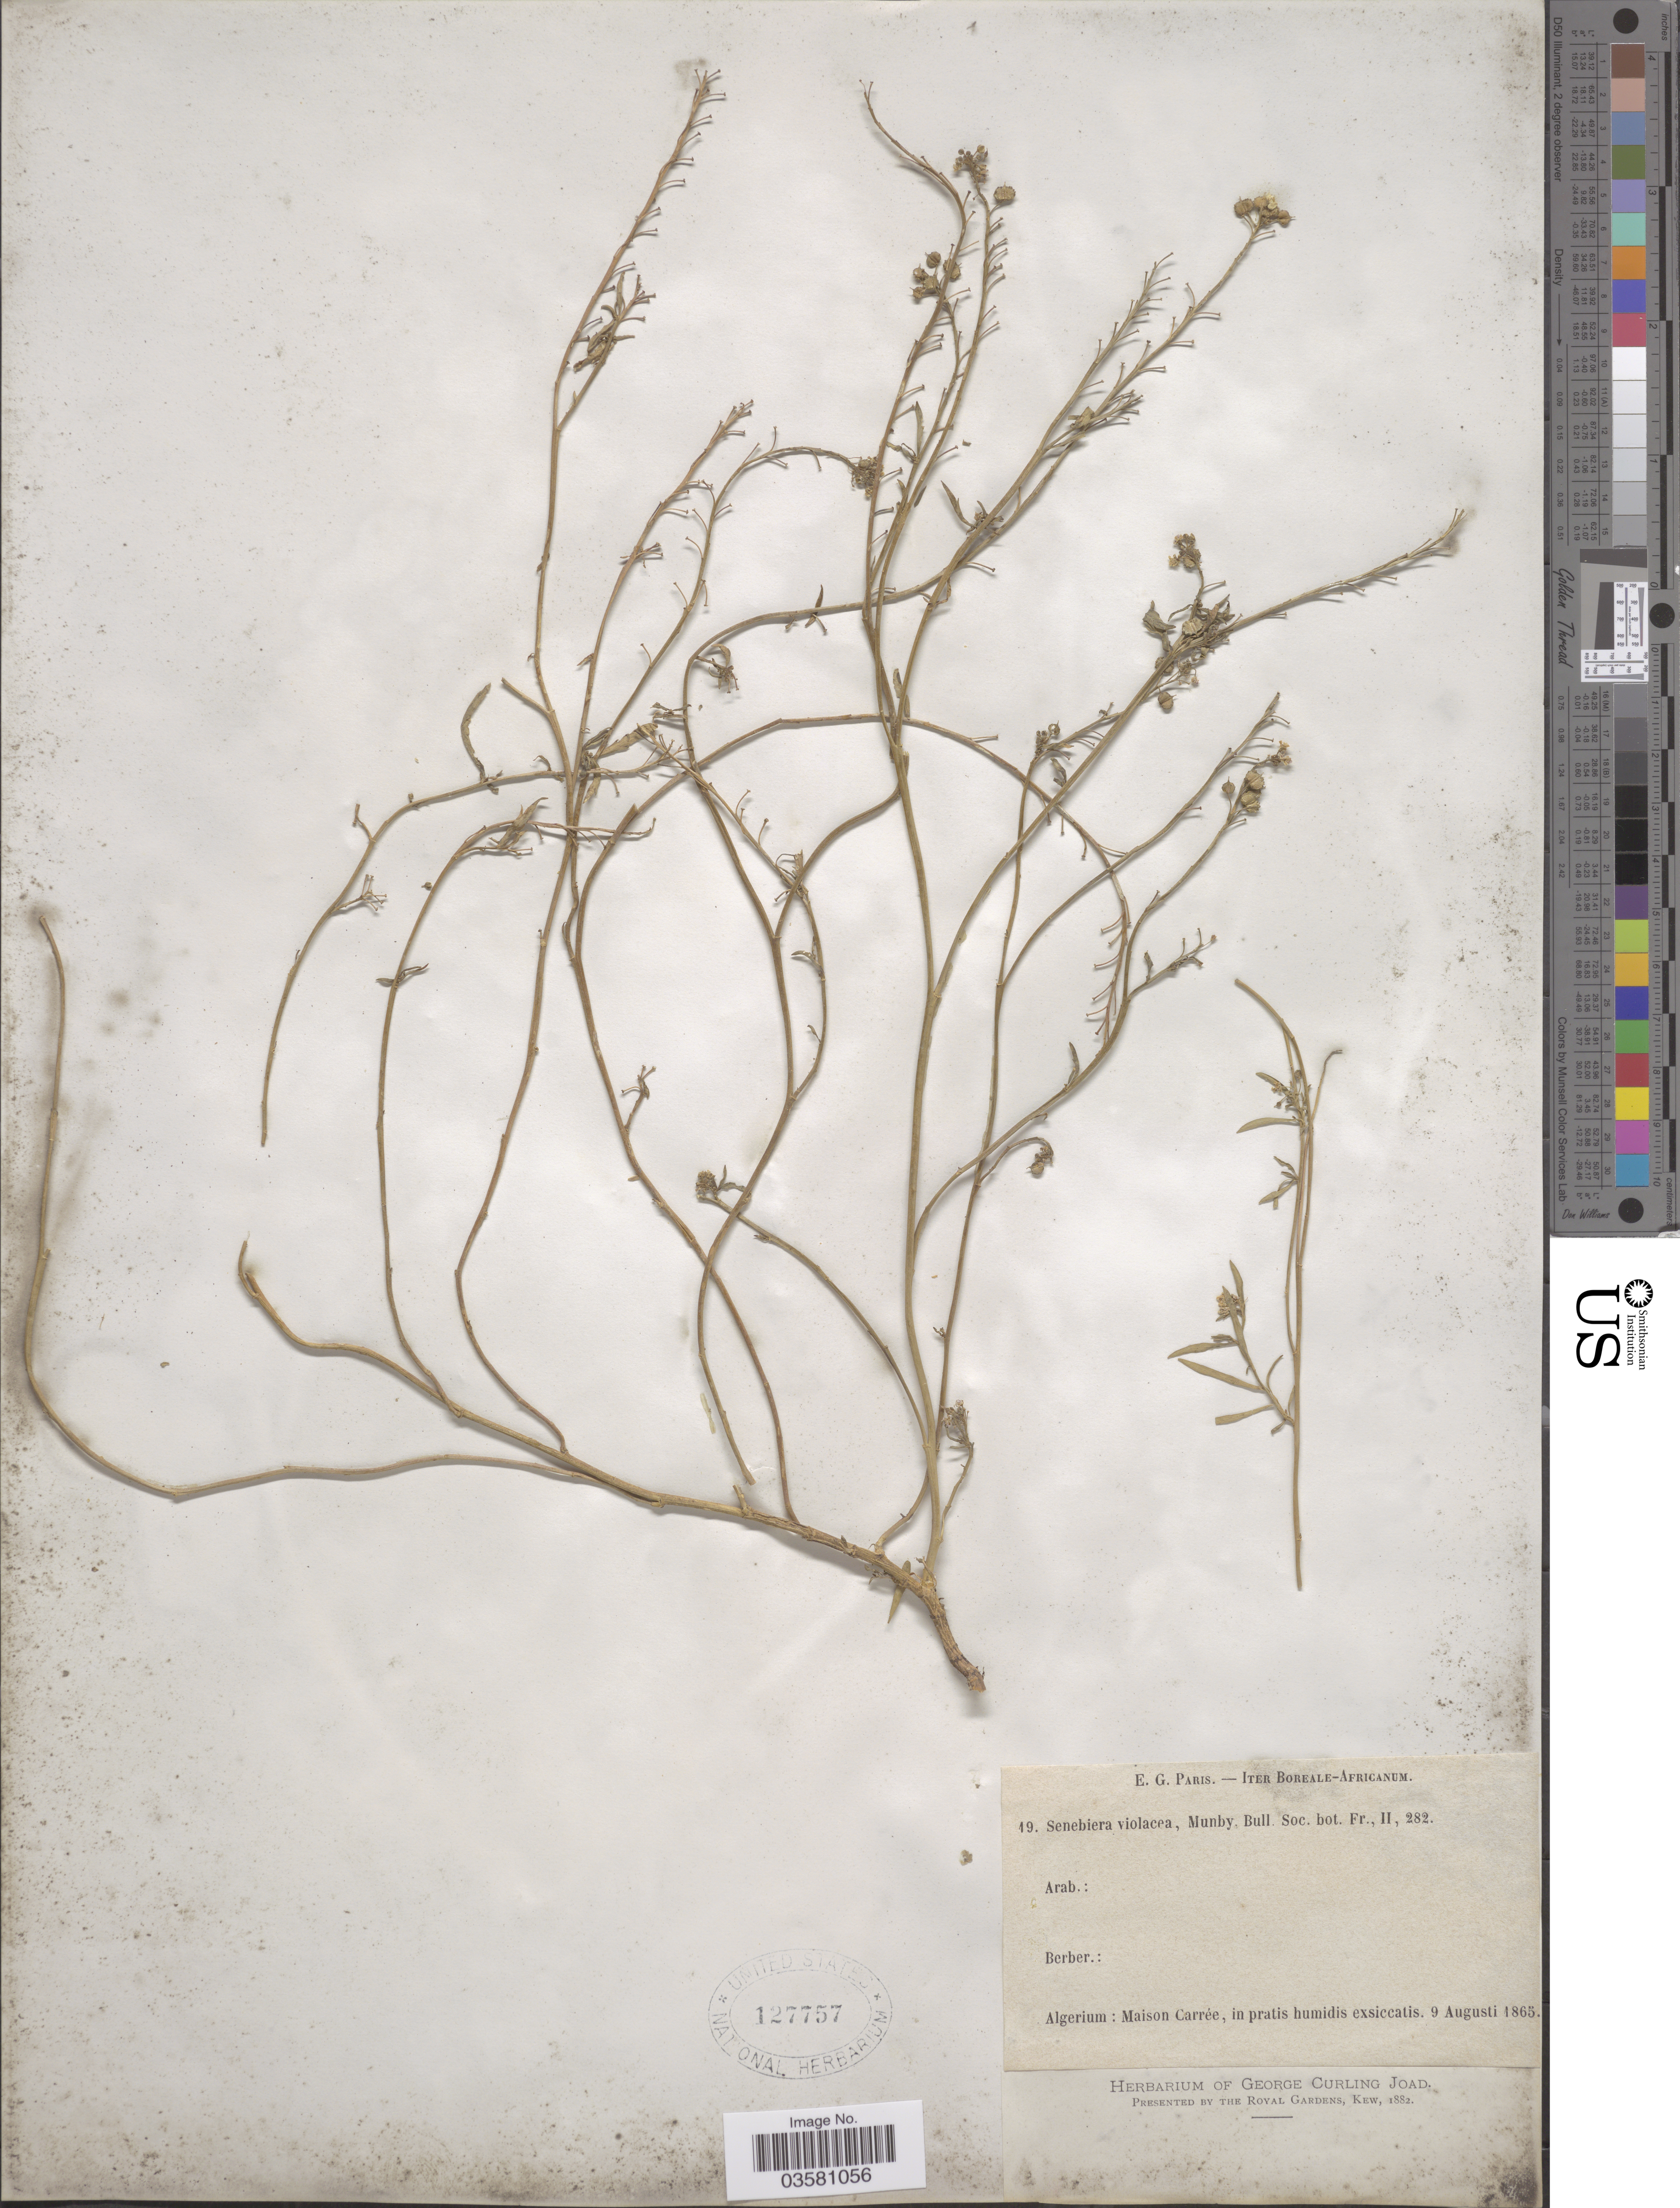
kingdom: Plantae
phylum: Tracheophyta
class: Magnoliopsida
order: Brassicales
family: Brassicaceae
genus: Lepidium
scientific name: Lepidium violaceum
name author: (Munby) Al-Shehbaz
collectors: Paris, E.G.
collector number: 19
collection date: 1865-08-09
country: Algeria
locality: Iter Boreali-Africanum. Maison Carrée, in pratis humidis.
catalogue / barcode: US 127757